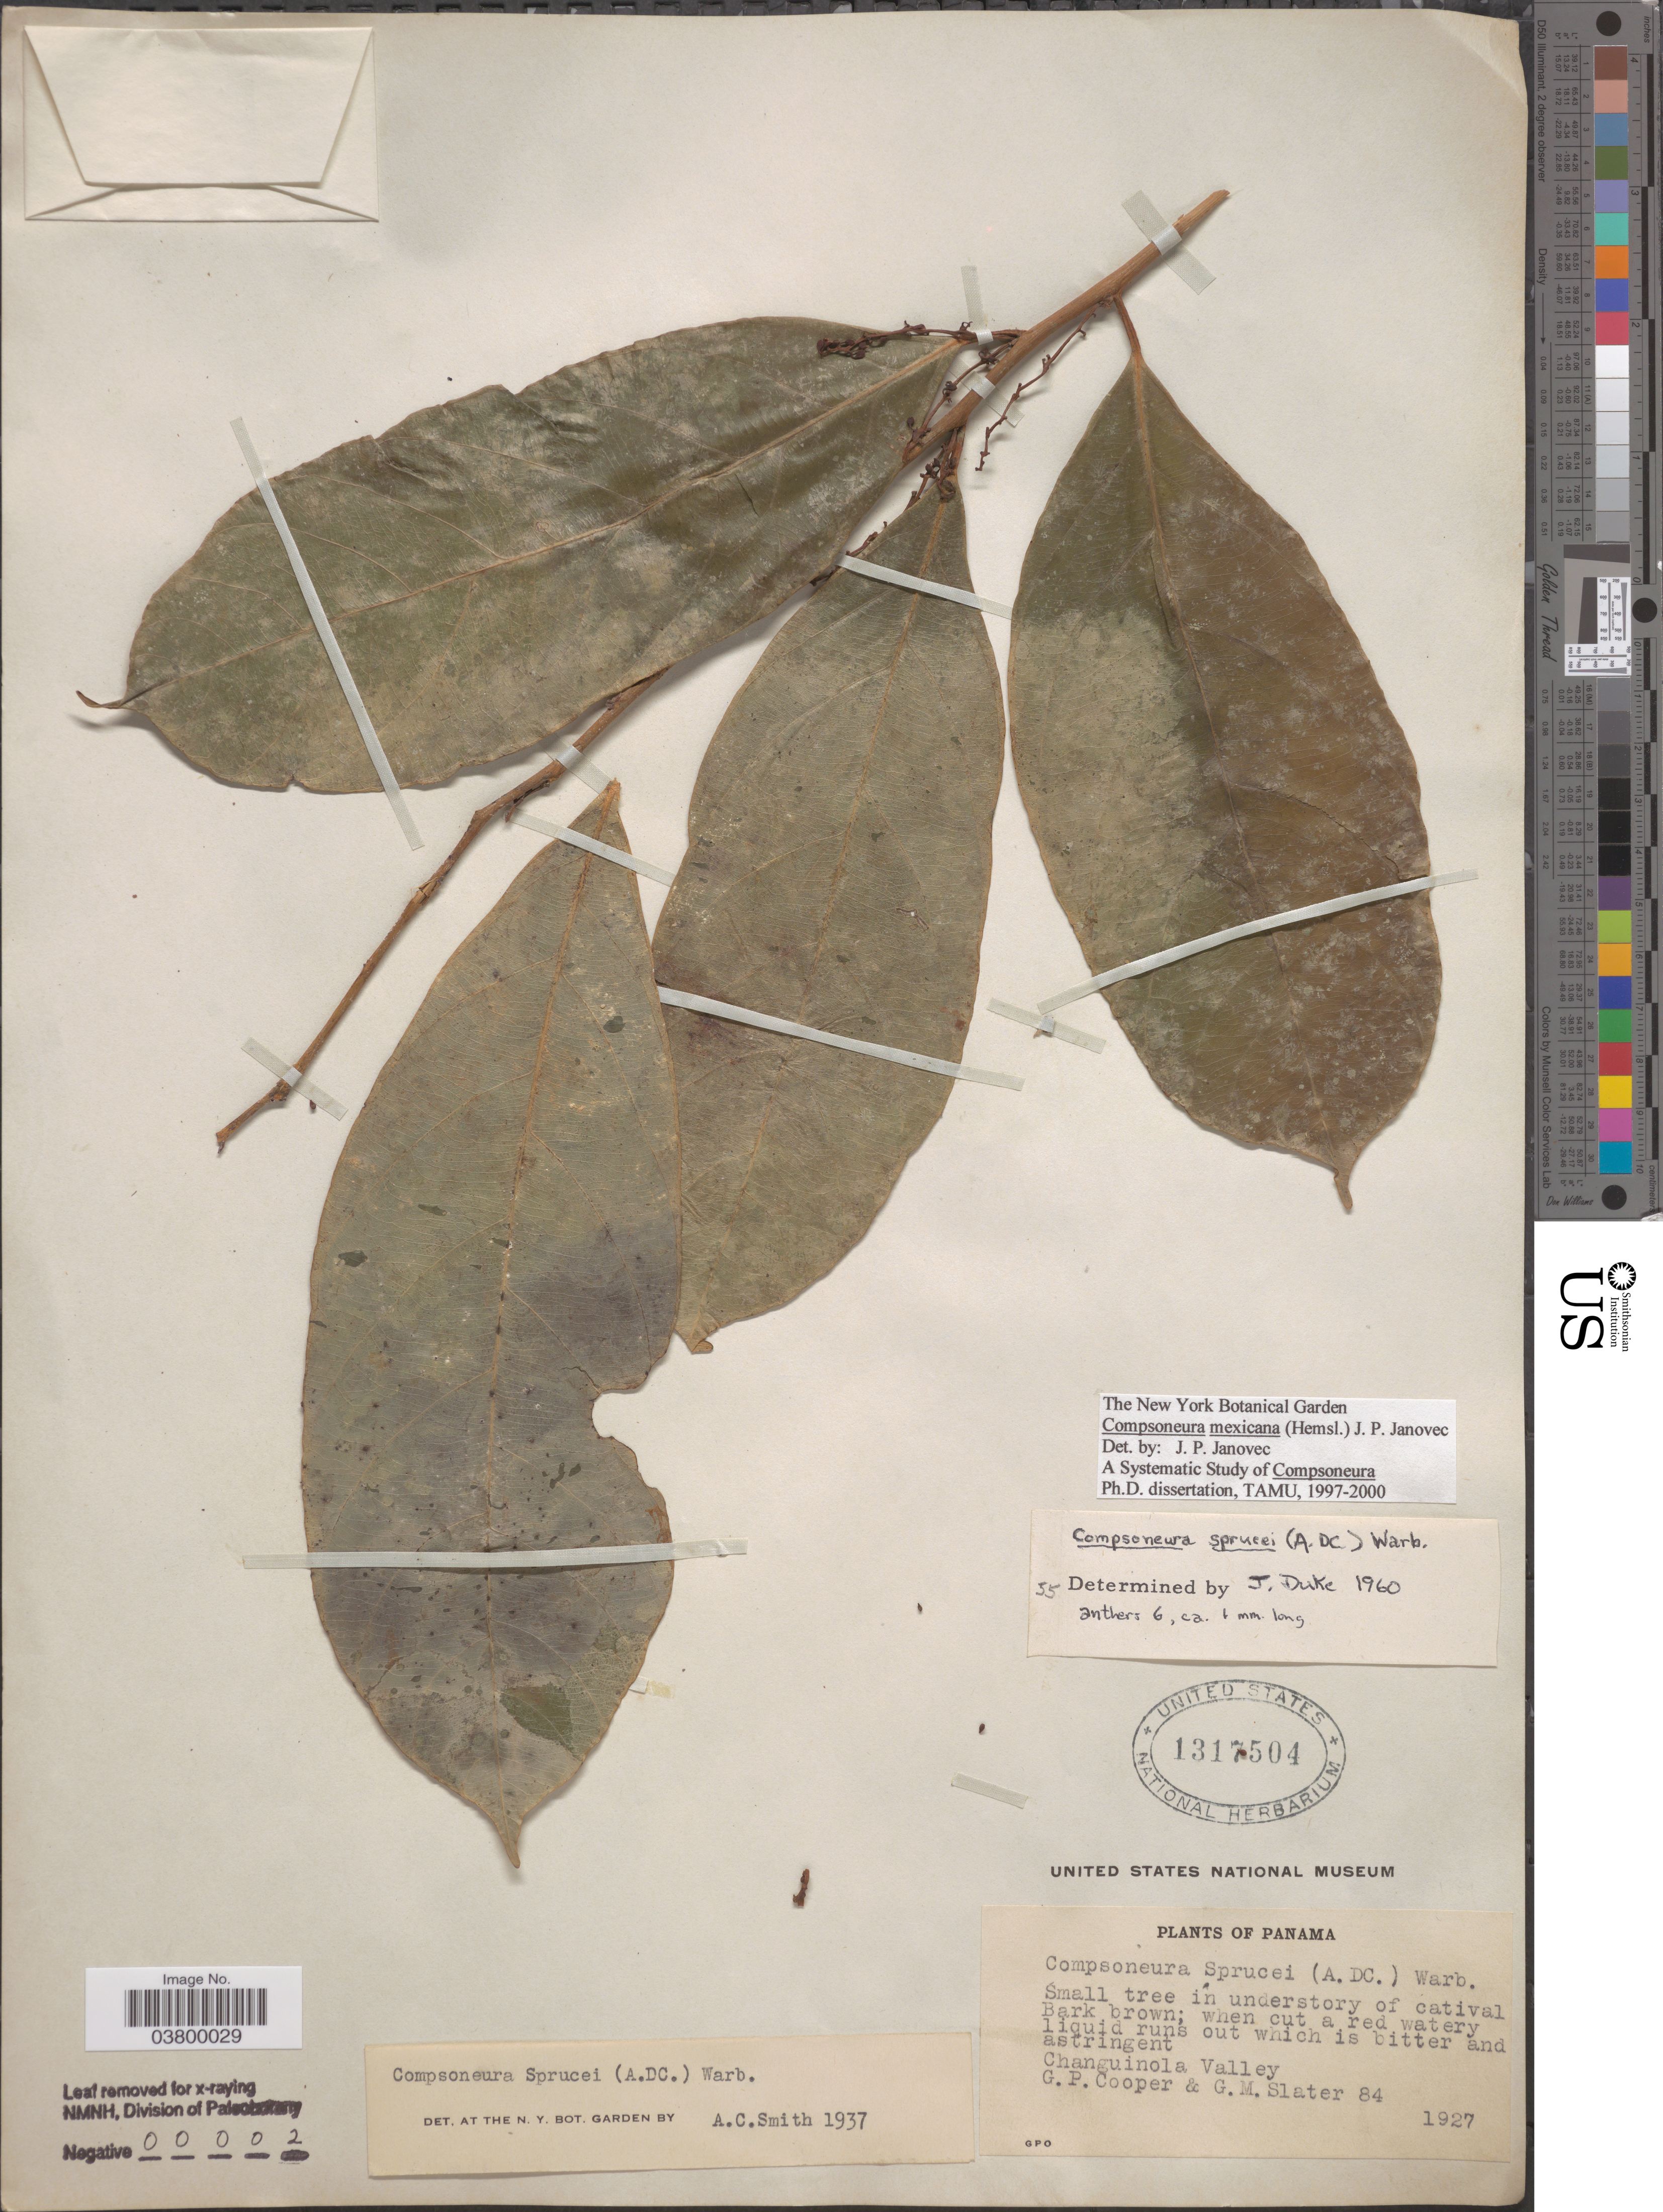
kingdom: Plantae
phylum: Tracheophyta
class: Magnoliopsida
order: Magnoliales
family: Myristicaceae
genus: Compsoneura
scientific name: Compsoneura sprucei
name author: (A. DC.) Warb.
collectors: G. Cooper & G. Slater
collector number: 84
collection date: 1927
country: Panama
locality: Changuinola Valley.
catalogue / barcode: US 1317504